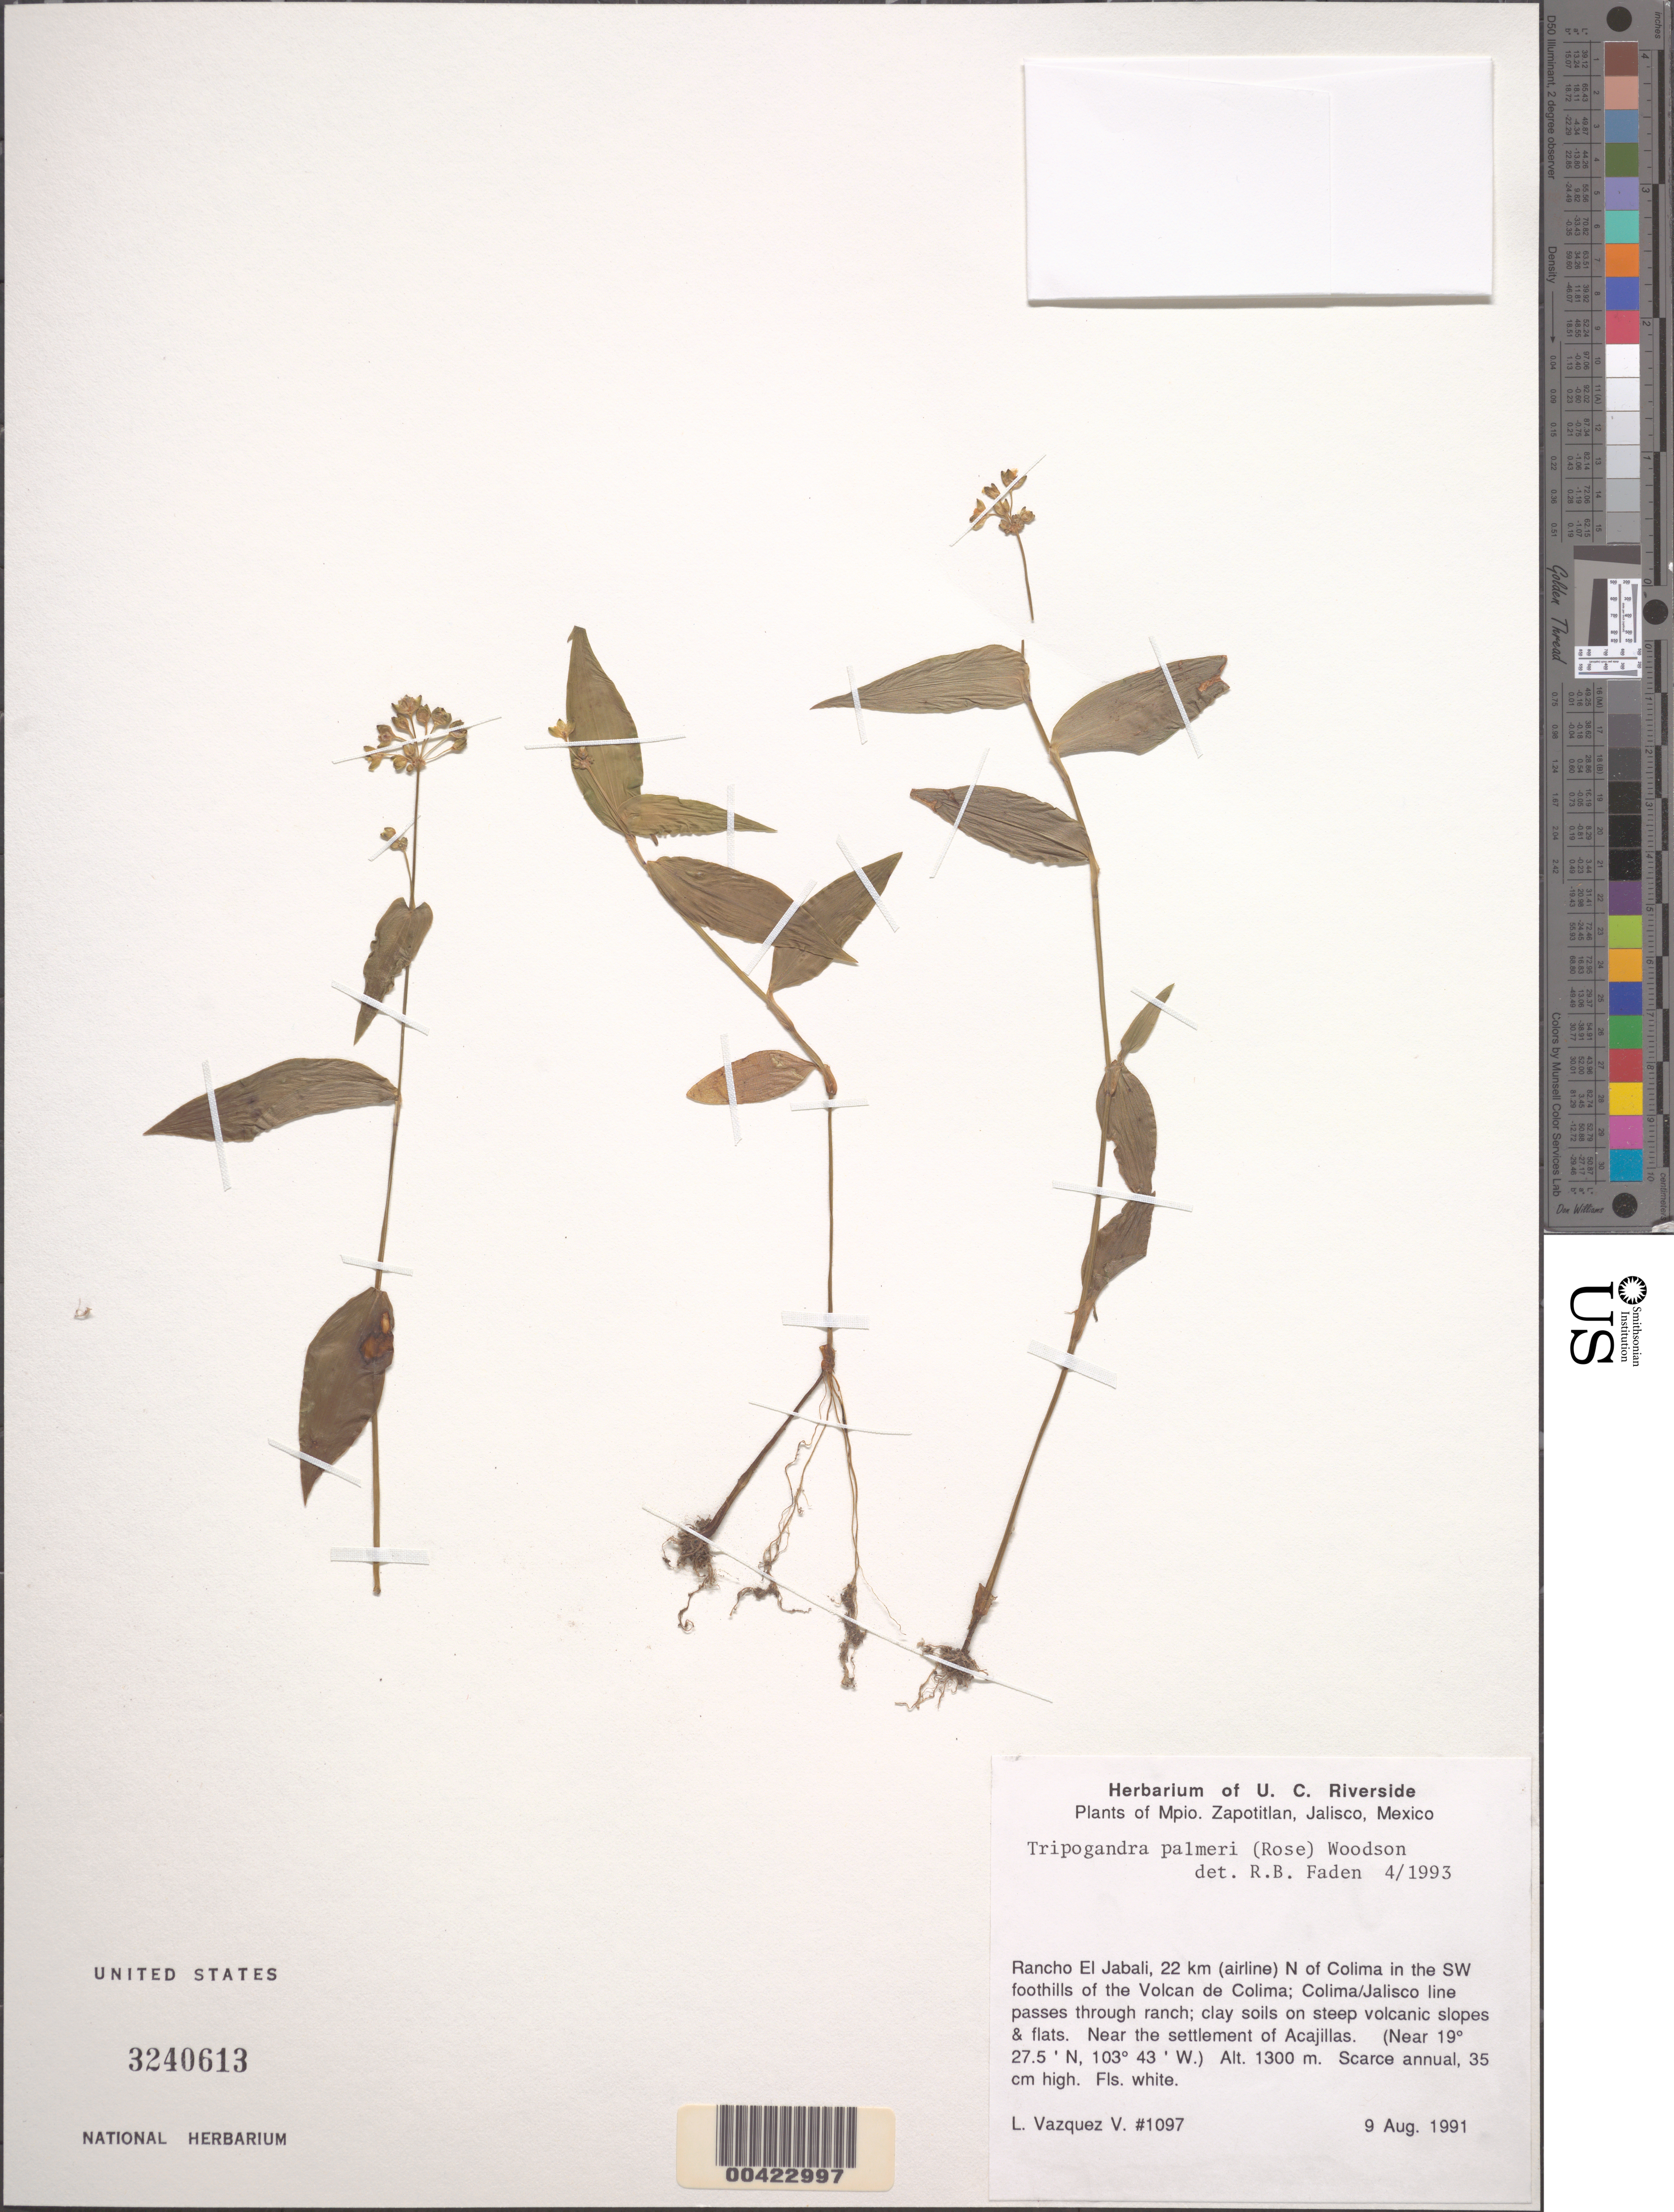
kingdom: Plantae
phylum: Tracheophyta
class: Liliopsida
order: Commelinales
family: Commelinaceae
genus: Tripogandra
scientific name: Tripogandra palmeri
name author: (Rose) Woodson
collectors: L. Vazquez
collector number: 1097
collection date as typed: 09 Aug 1991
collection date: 1991-08-09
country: Mexico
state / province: Jalisco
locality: Rancho El Jabali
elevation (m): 1300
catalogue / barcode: US 3240613